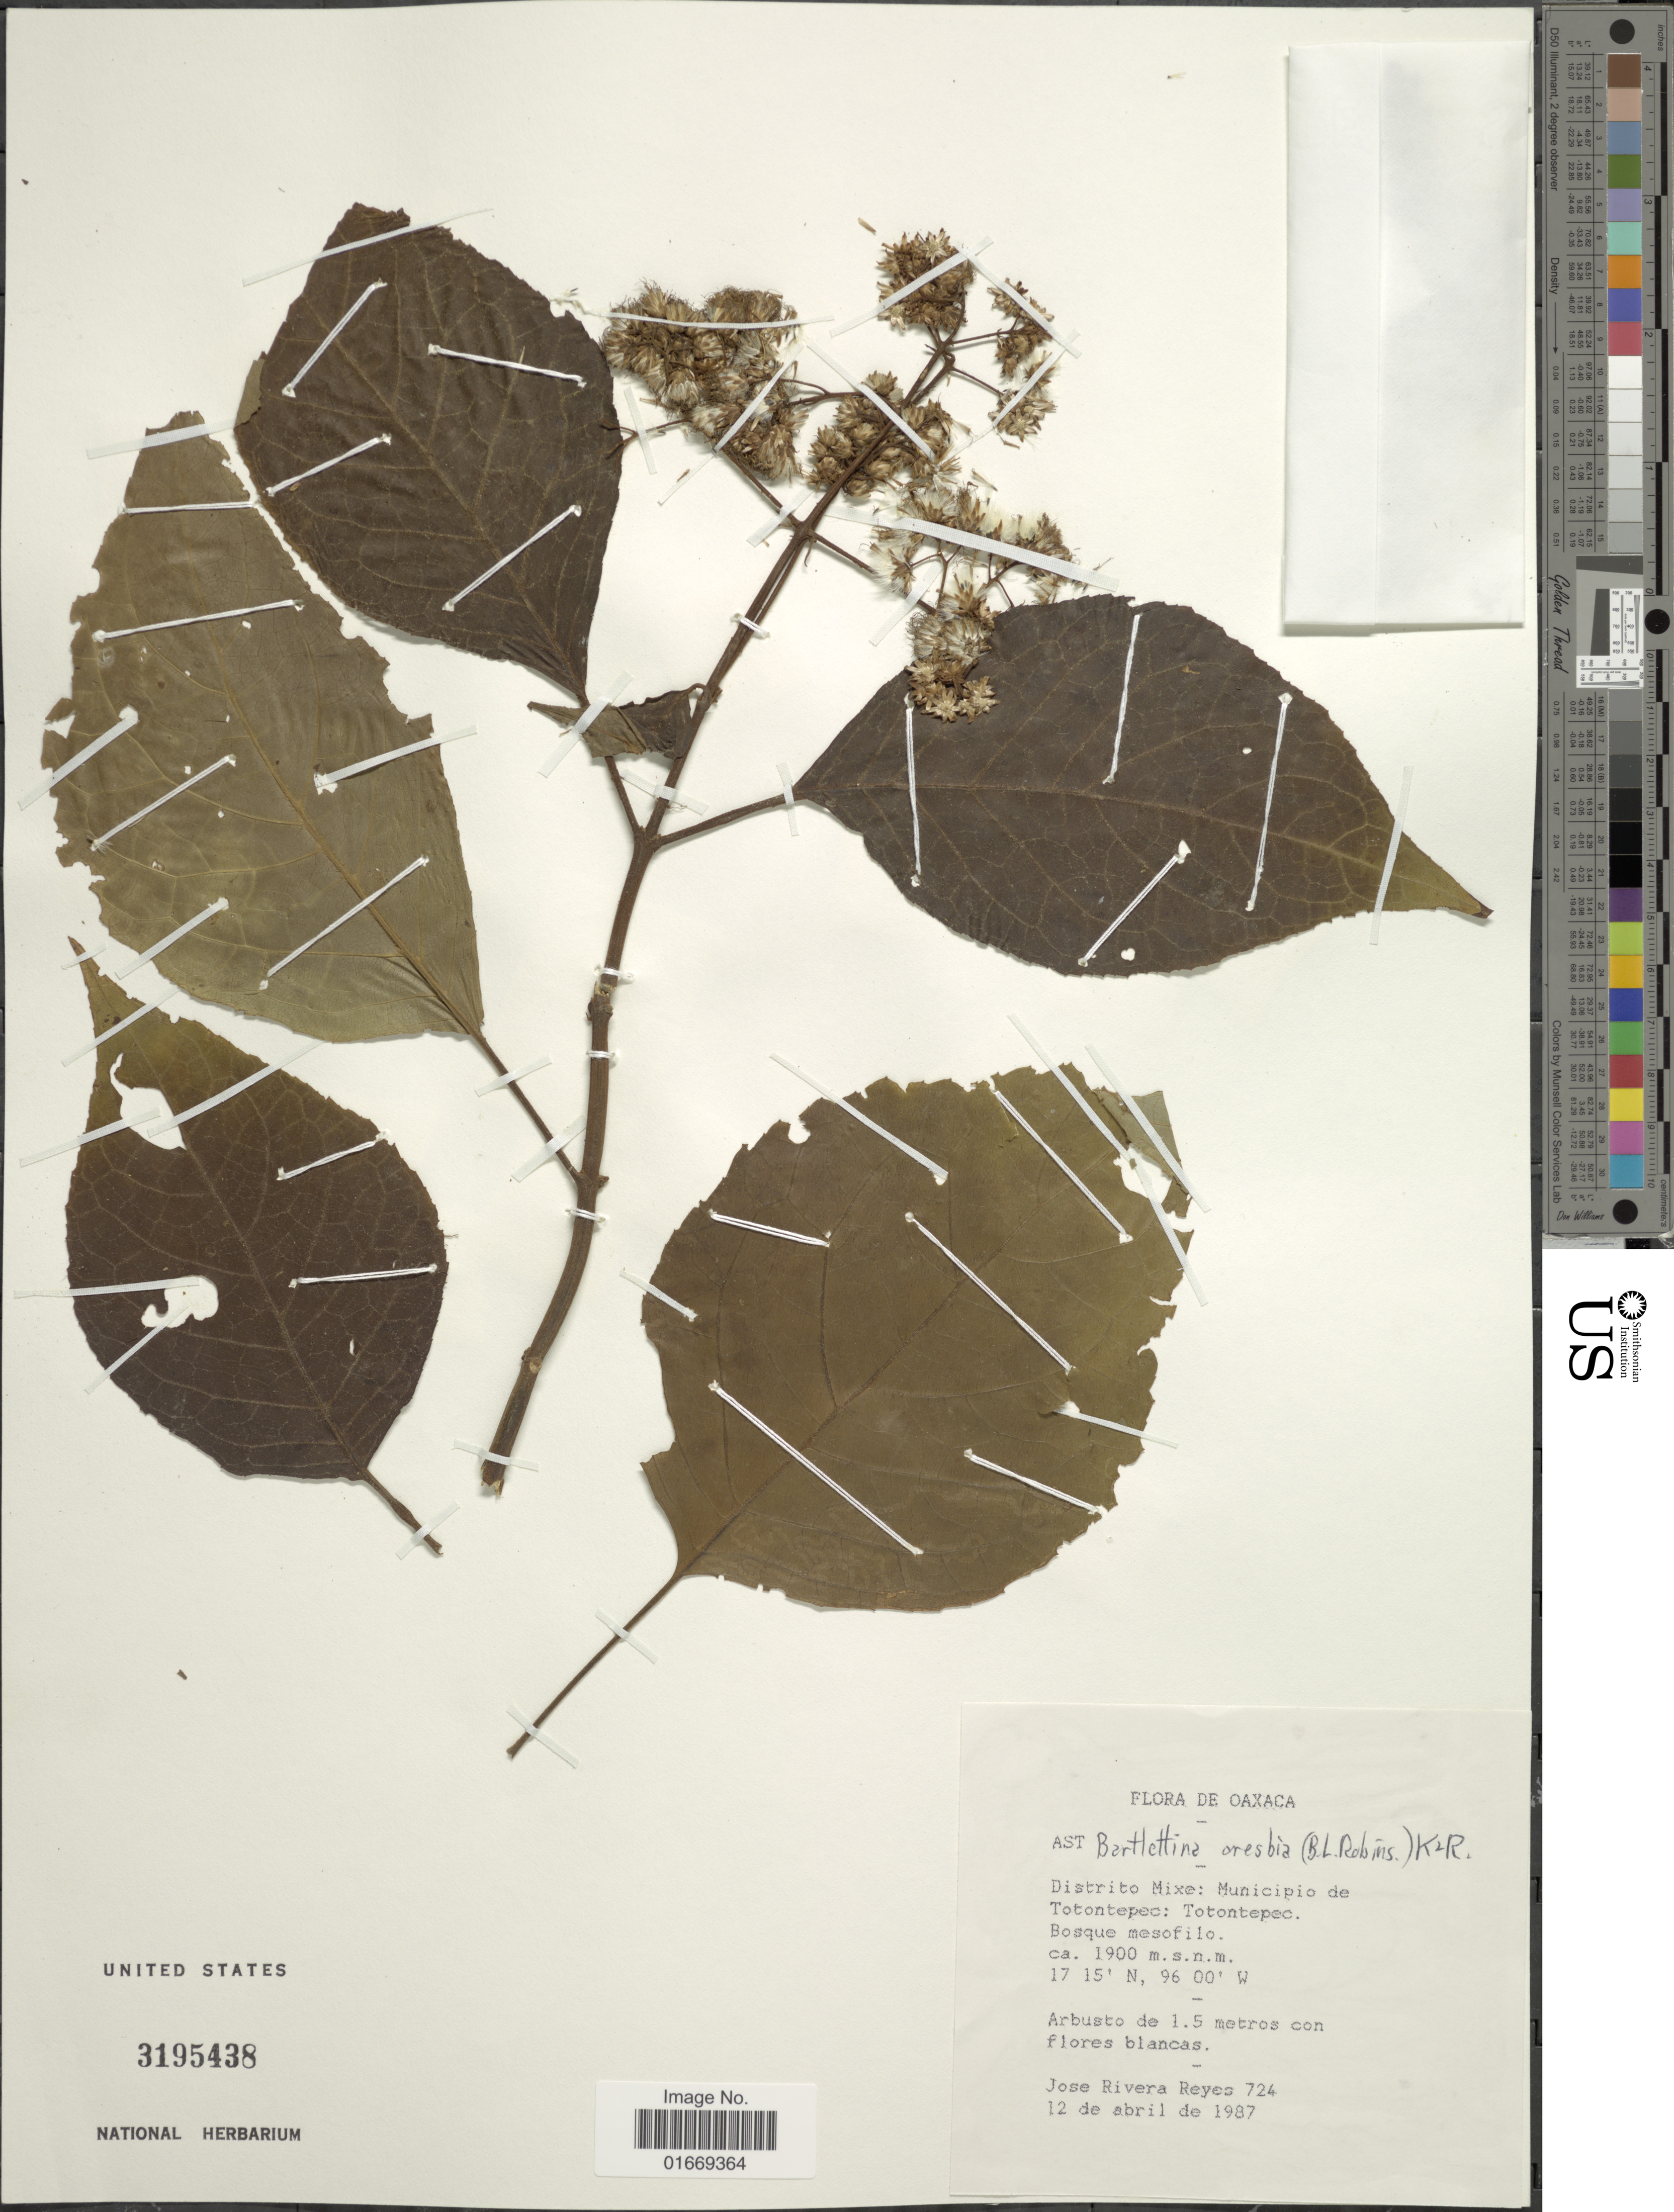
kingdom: Plantae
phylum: Tracheophyta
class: Magnoliopsida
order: Asterales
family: Asteraceae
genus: Bartlettina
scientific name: Bartlettina oresbia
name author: (B.L. Rob.) R.M. King & H. Rob.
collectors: J. Reyes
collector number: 724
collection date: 1987-04-12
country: Mexico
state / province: Oaxaca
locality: Distrito Mixe: Municipio de Totontepec: Totontepec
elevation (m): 1900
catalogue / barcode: US 3195438